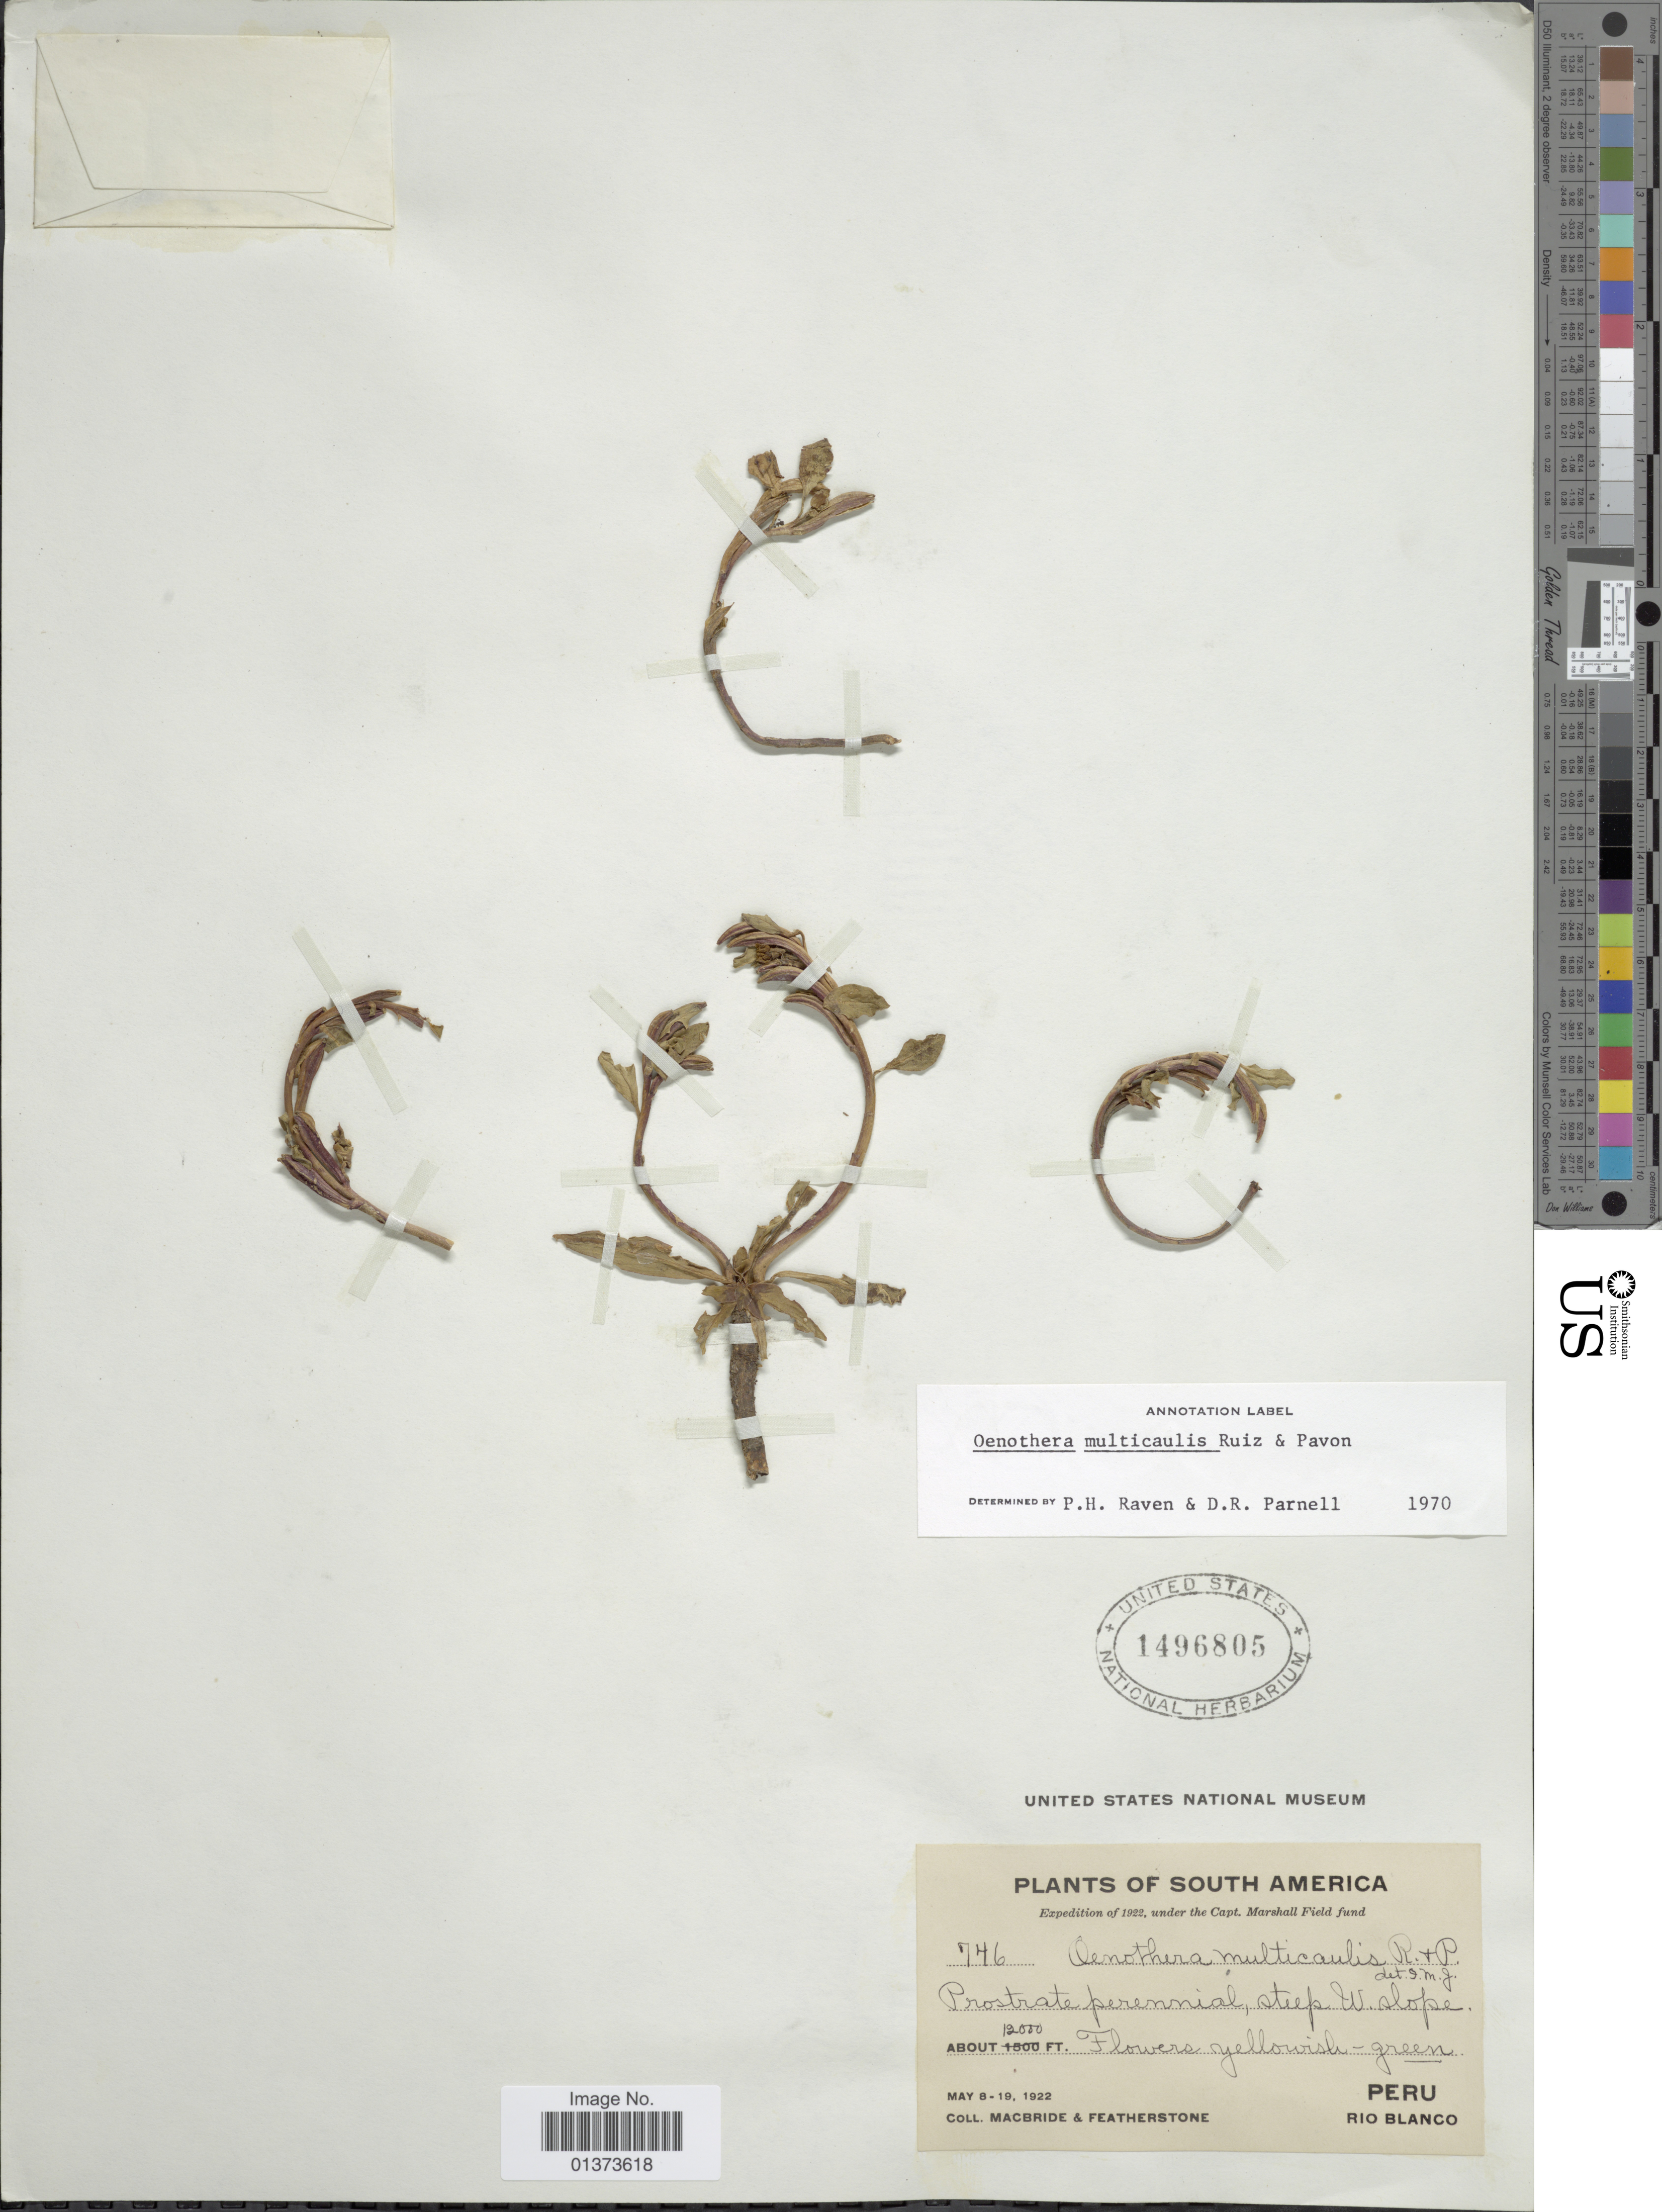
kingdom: Plantae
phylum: Tracheophyta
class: Magnoliopsida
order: Myrtales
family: Onagraceae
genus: Oenothera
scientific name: Oenothera multicaulis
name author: Ruiz & Pav.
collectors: Macbride, -- & -. Featherstone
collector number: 746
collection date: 1922-05-08/1922-05-19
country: Peru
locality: Rio Blanco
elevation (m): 3658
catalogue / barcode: US 1496805